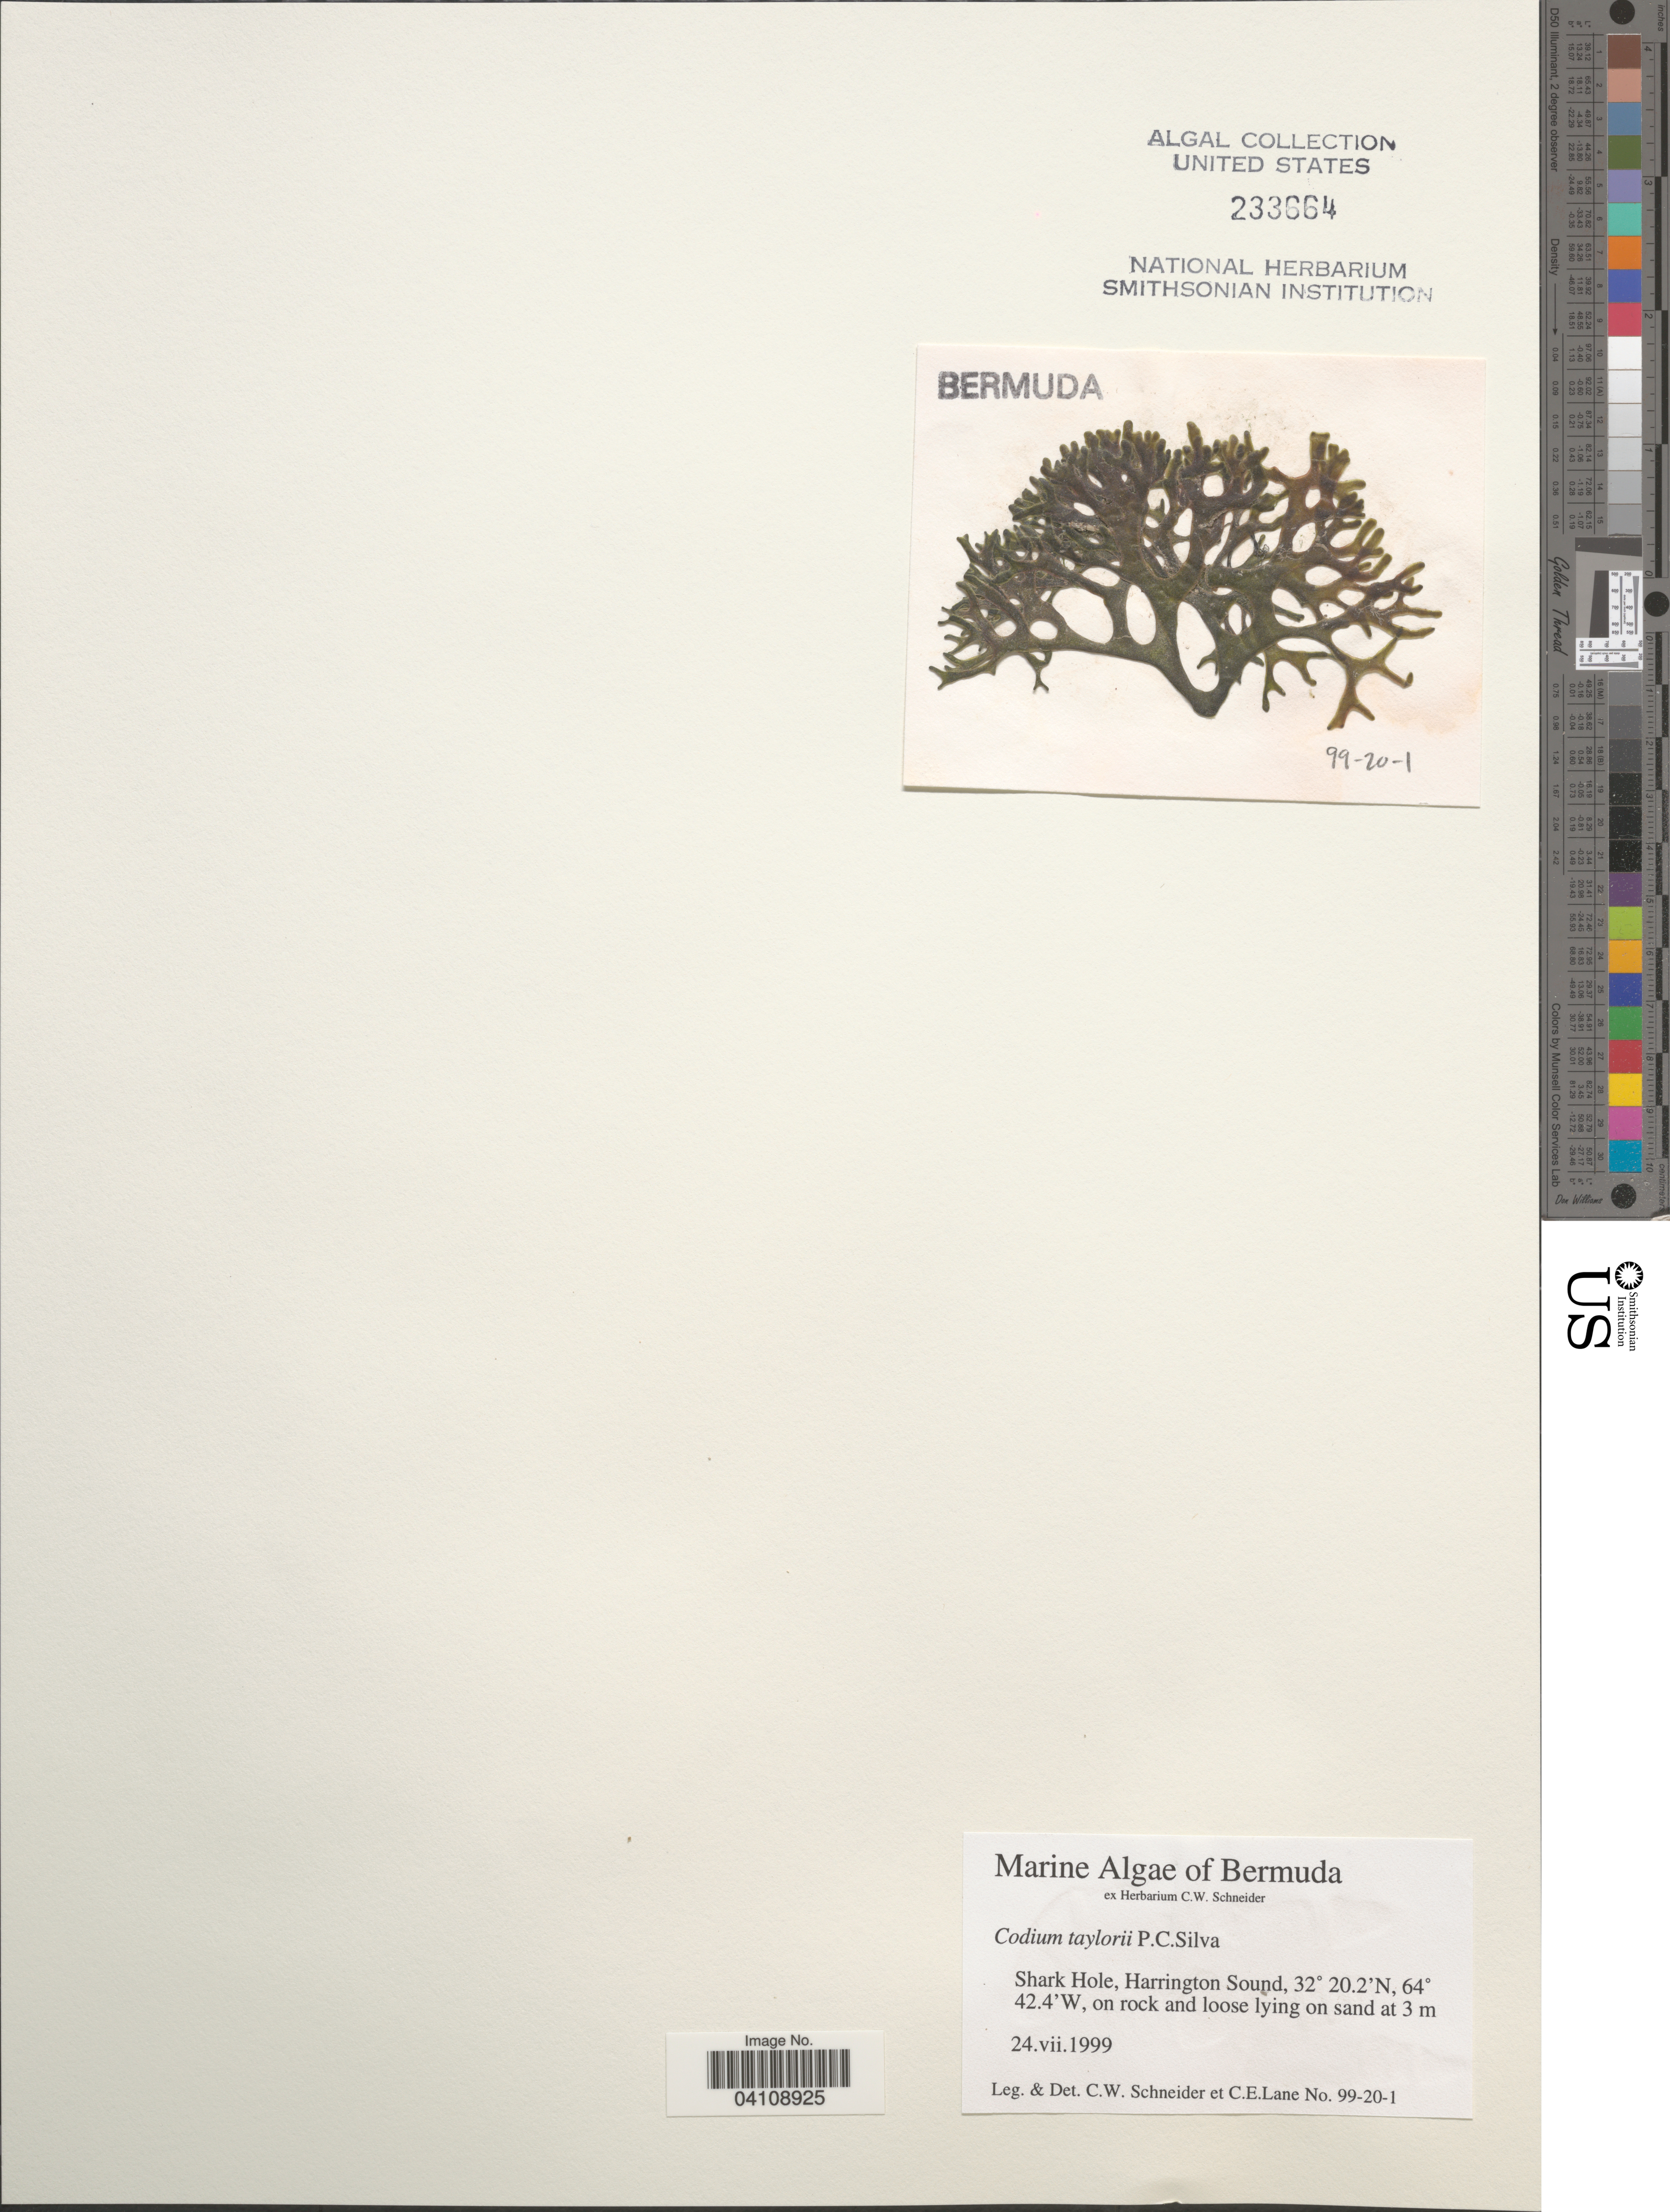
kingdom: Plantae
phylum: Chlorophyta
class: Ulvophyceae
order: Bryopsidales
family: Codiaceae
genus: Codium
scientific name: Codium taylorii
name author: P.C. Silva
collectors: C. W.Schneider & C. E. Lane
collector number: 99-20-1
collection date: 1999-07-24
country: Bermuda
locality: Shark Hole, Harrington Sound.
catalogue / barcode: US 233664